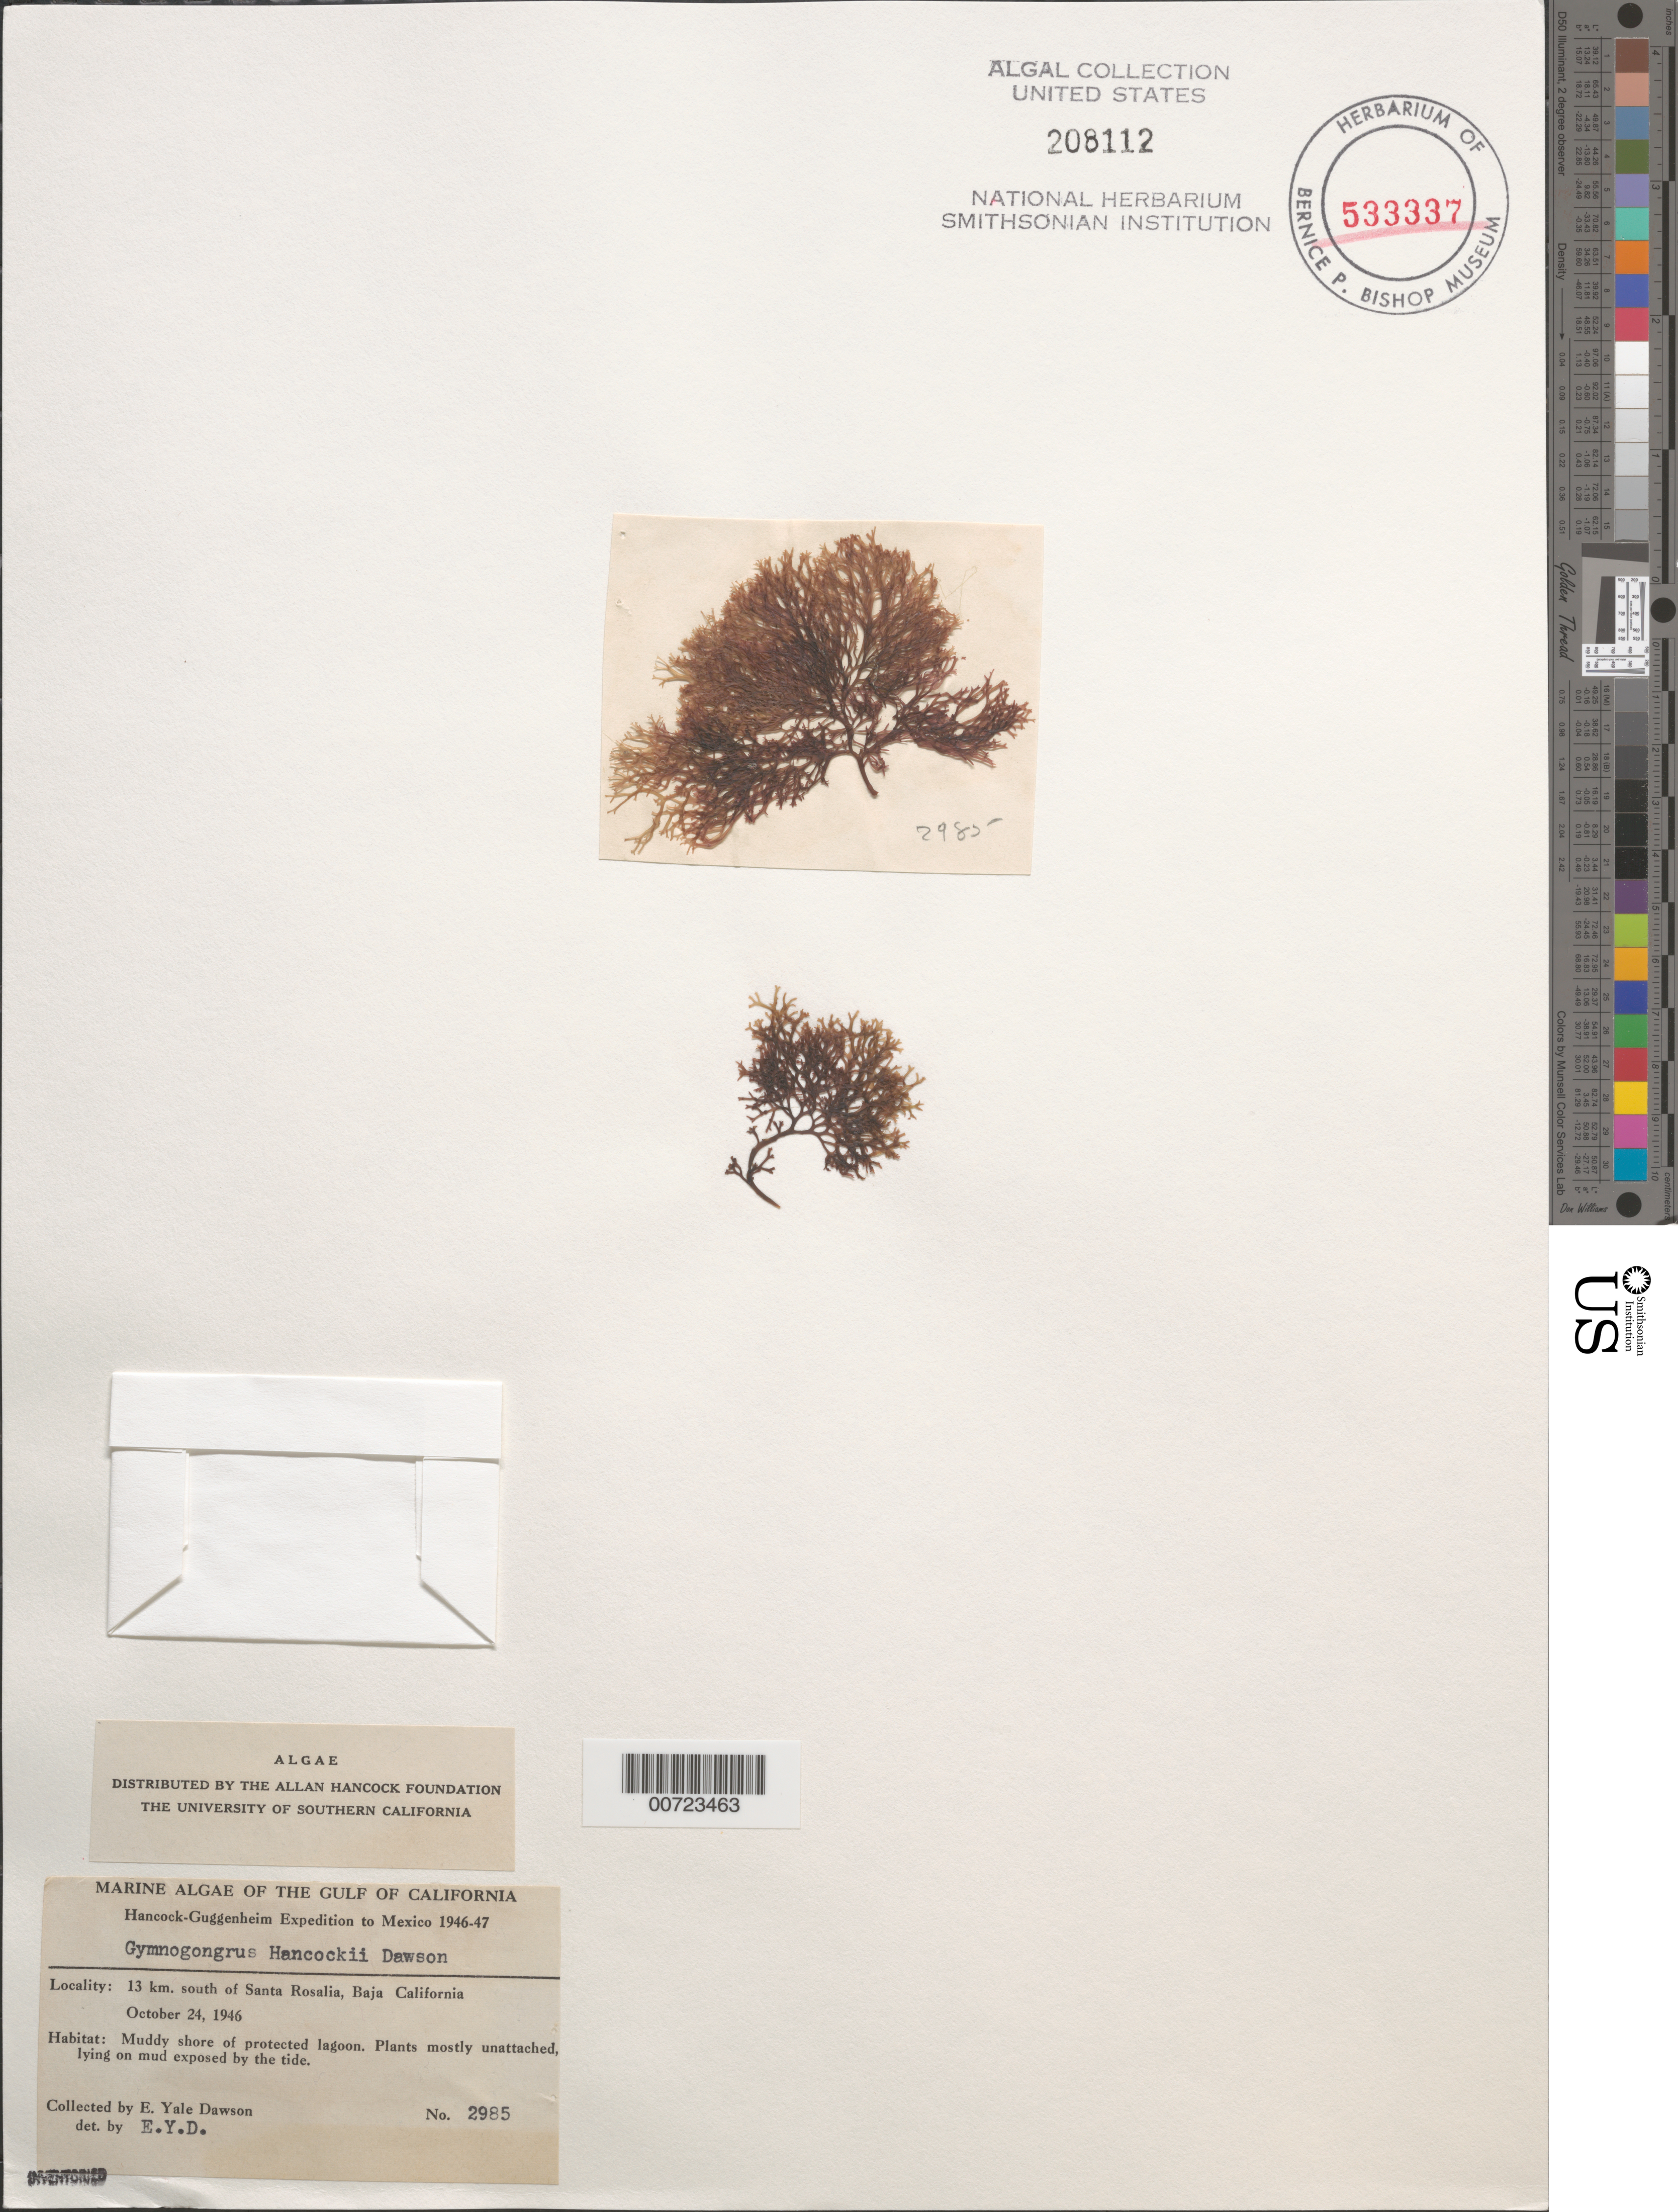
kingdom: Plantae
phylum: Rhodophyta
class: Florideophyceae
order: Gigartinales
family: Phyllophoraceae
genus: Ahnfeltiopsis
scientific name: Ahnfeltiopsis hancockii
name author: (E.Y. Dawson) J.N. Norris & Fredericq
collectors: E. Y. Dawson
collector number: EYD 2985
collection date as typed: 24 Oct 1946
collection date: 1946-10-24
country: Mexico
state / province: Baja California Sur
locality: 13 km south of Punta Santa Rosalia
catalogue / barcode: US 208112